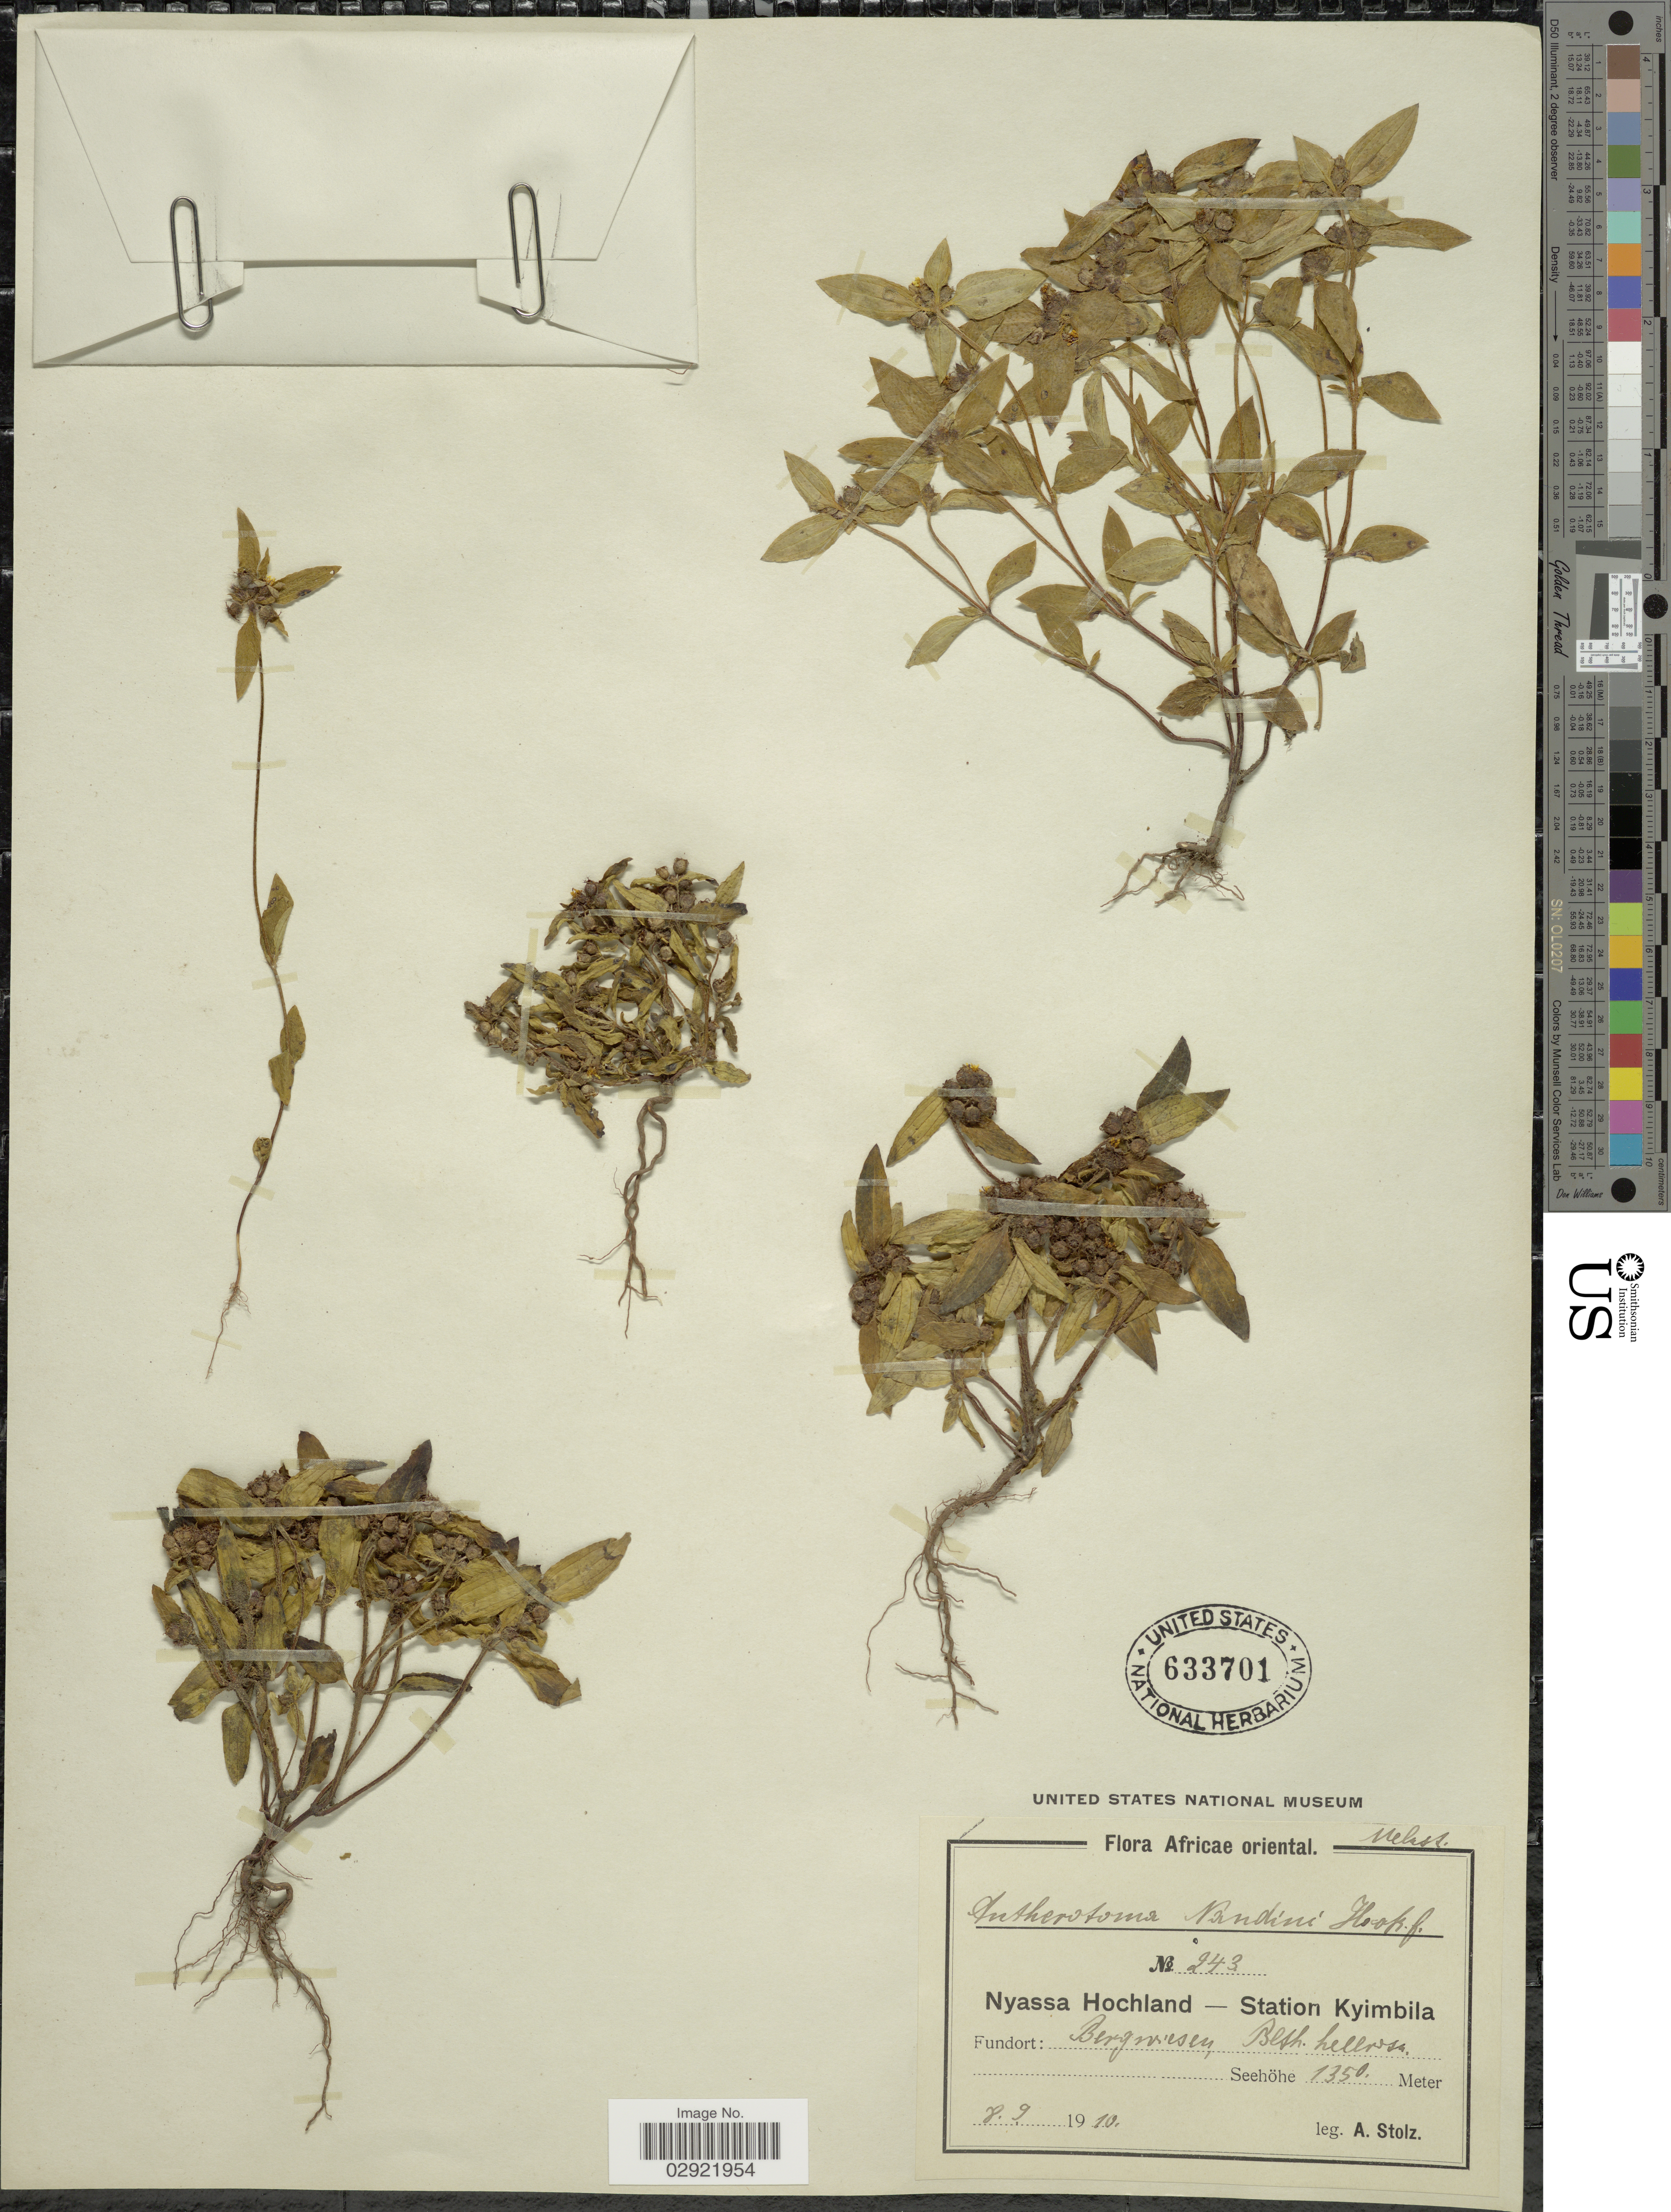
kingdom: Plantae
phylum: Tracheophyta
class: Magnoliopsida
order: Myrtales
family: Melastomataceae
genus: Antherotoma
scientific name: Antherotoma naudinii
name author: Hook. f.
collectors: A. Stolz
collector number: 243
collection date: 1910-09-08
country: Tanzania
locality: Africae oriental. Nyassa Hochland - Station Kyimbila.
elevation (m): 1350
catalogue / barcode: US 633701